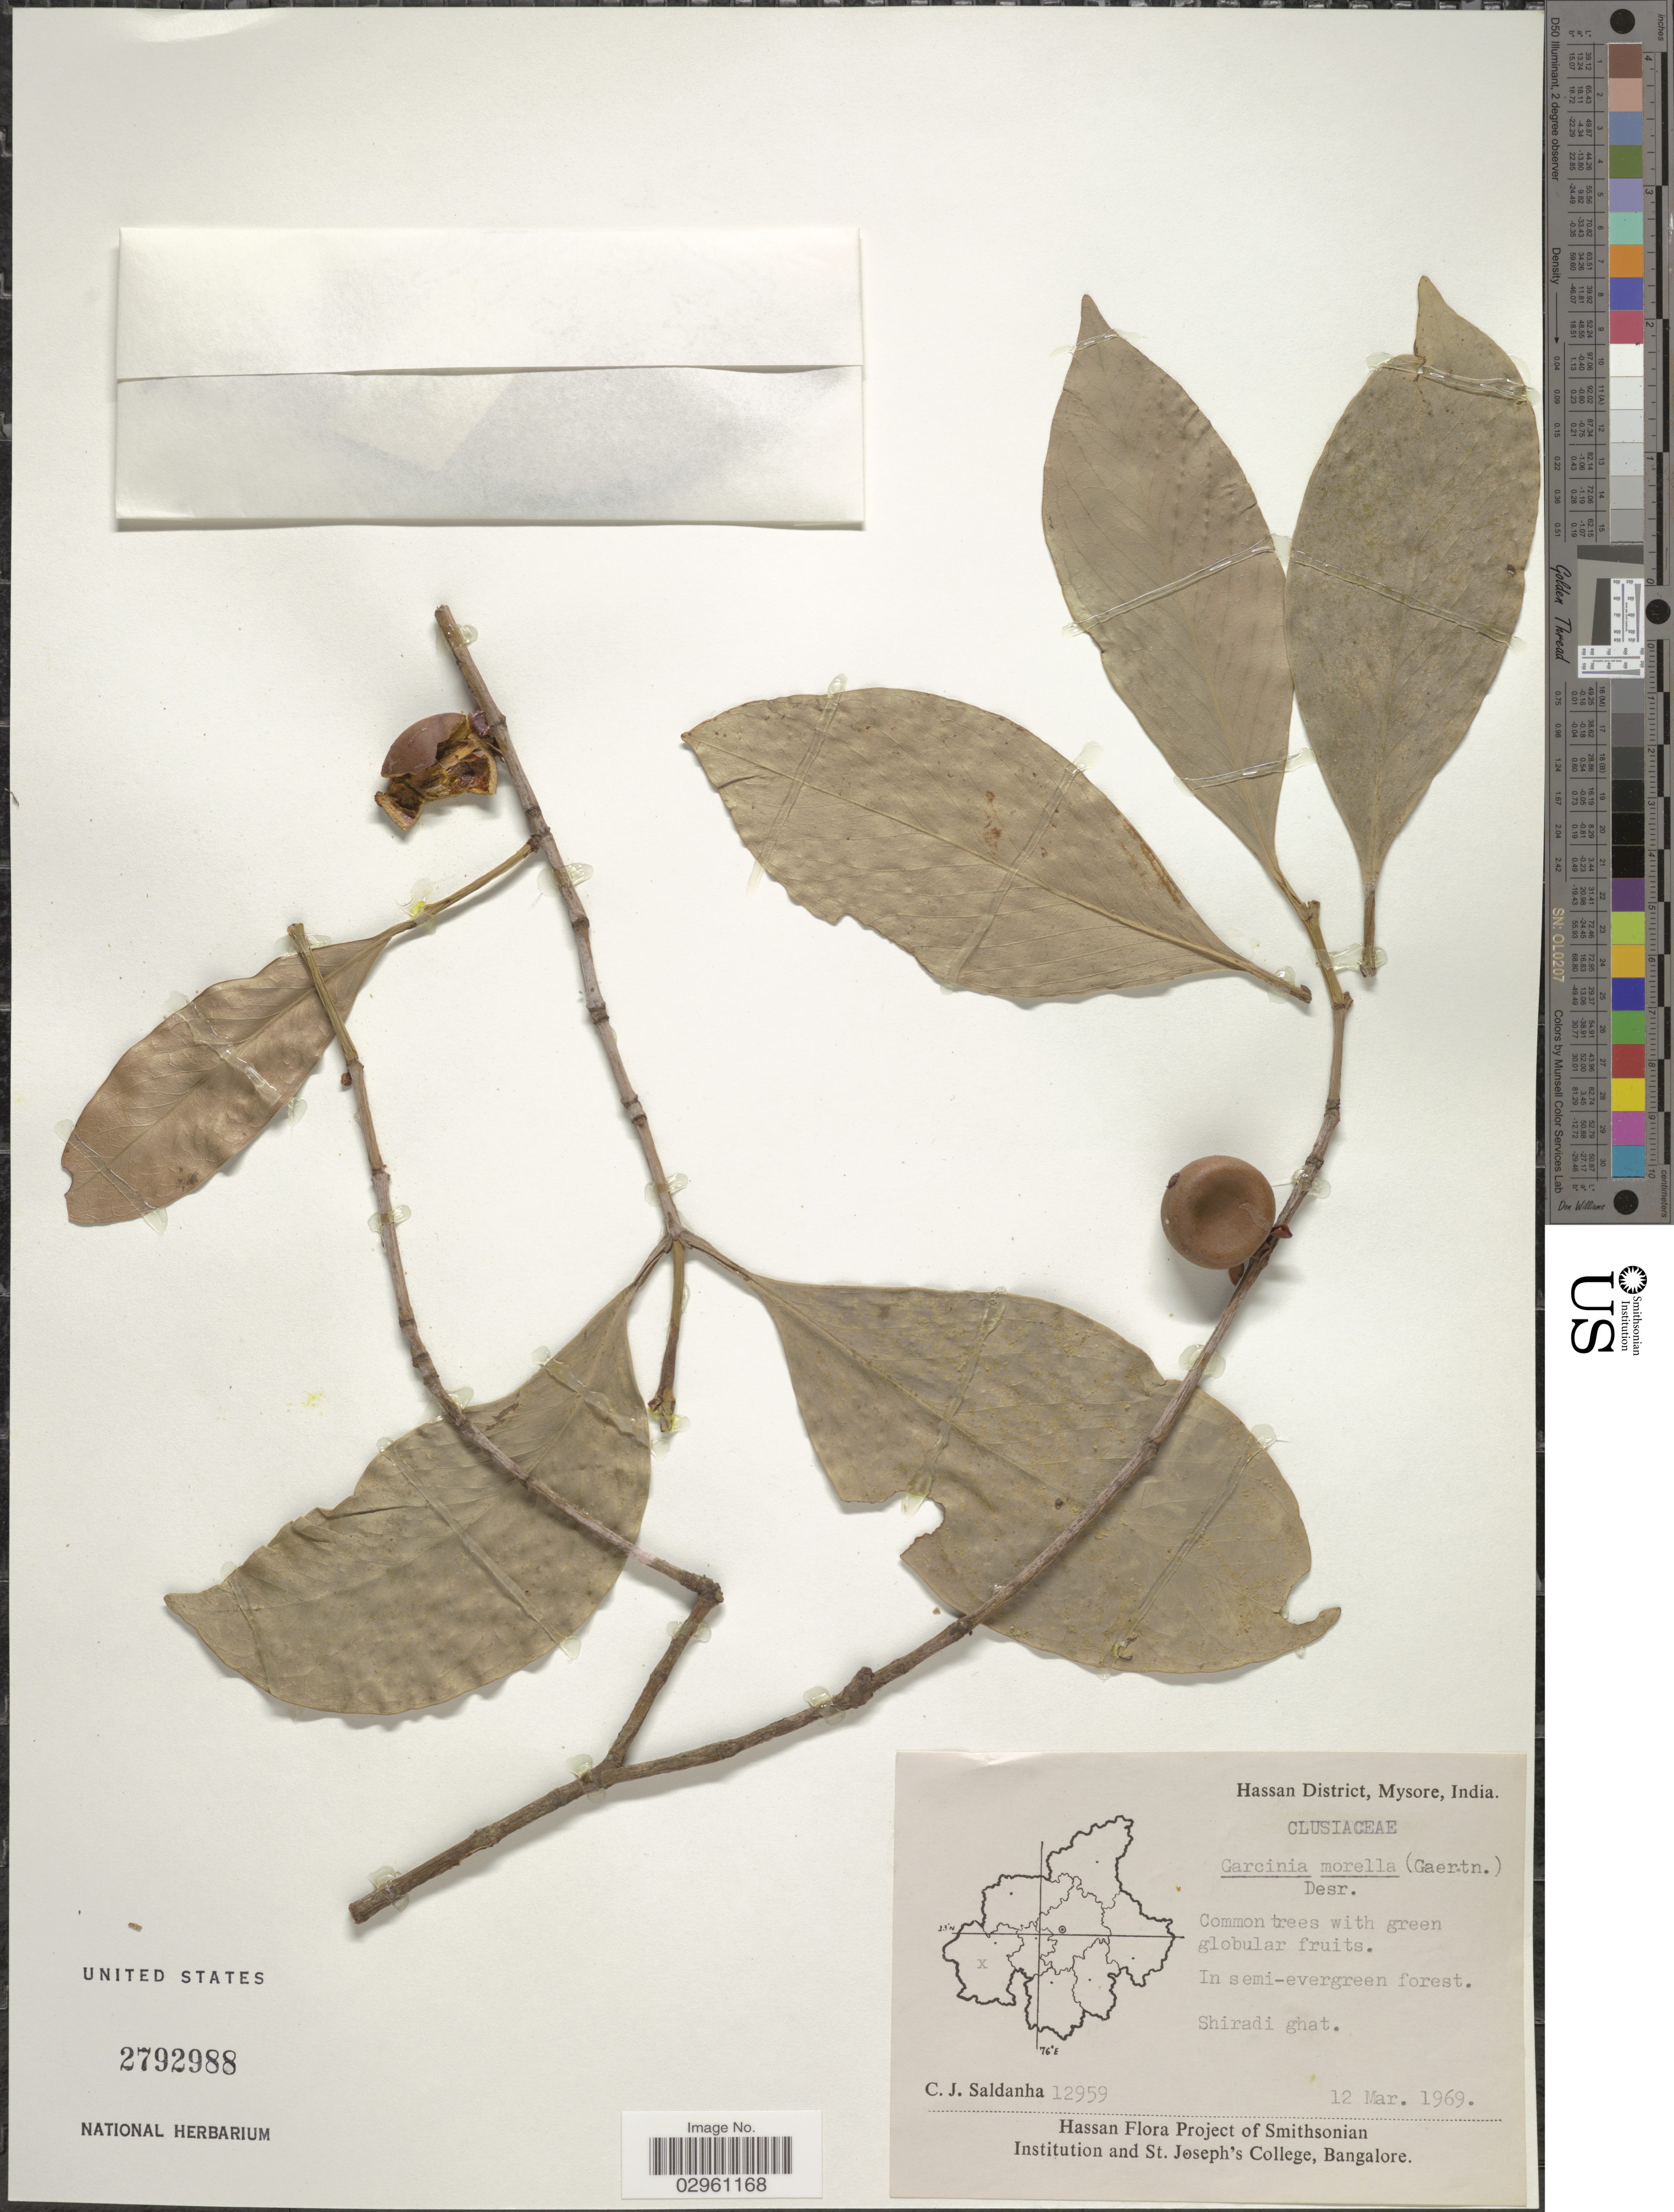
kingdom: Plantae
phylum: Tracheophyta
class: Magnoliopsida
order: Malpighiales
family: Clusiaceae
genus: Garcinia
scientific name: Garcinia morella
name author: (Gaertn.) Desr.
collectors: C. J. Saldanha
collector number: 12959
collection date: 1969-03-12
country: India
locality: Hassan District, Mysore, India. In semi-evergreen forest. Shiradi ghat.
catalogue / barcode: US 2792988